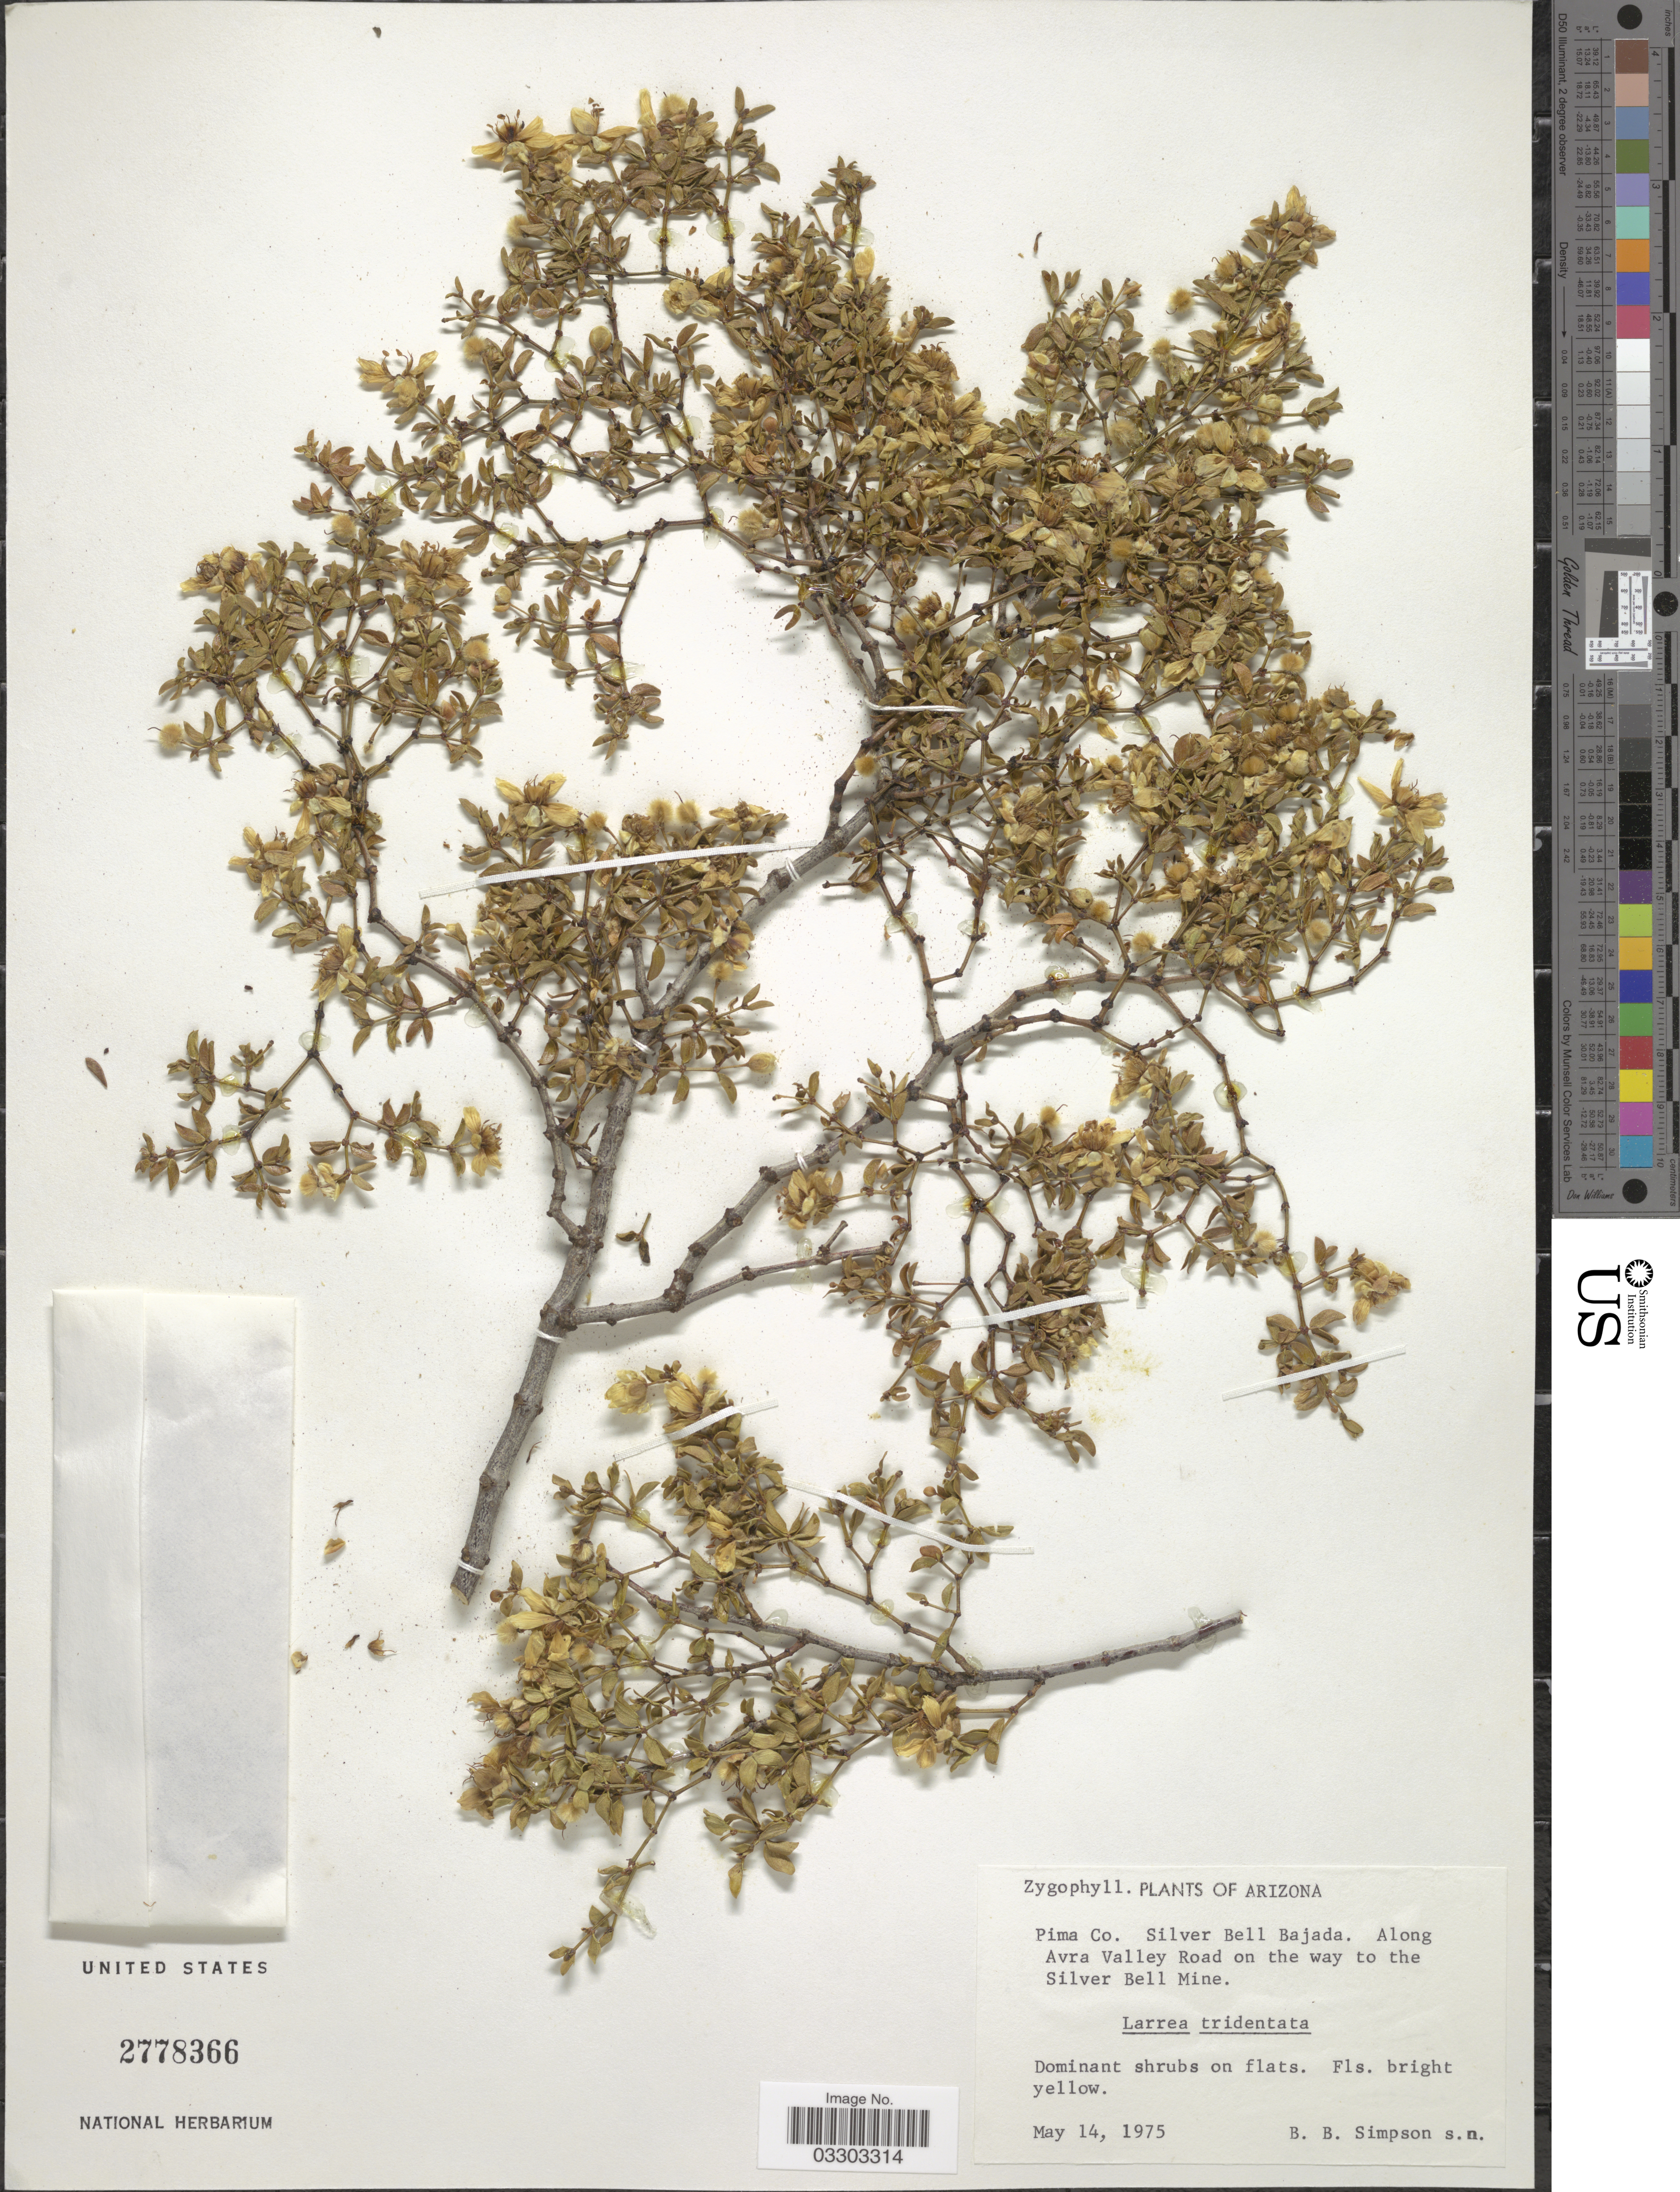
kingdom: Plantae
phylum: Tracheophyta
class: Magnoliopsida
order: Zygophyllales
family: Zygophyllaceae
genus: Larrea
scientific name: Larrea tridentata var. tridentata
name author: (Sessé & Moc. ex DC.) Coville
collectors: B. Simpson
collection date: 1975-05-14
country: United States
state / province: Arizona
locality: Pima Co. Silver Bell Bajada. Along Avra Valley Road on the way to the Silver Bell Mine.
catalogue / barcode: US 2778366